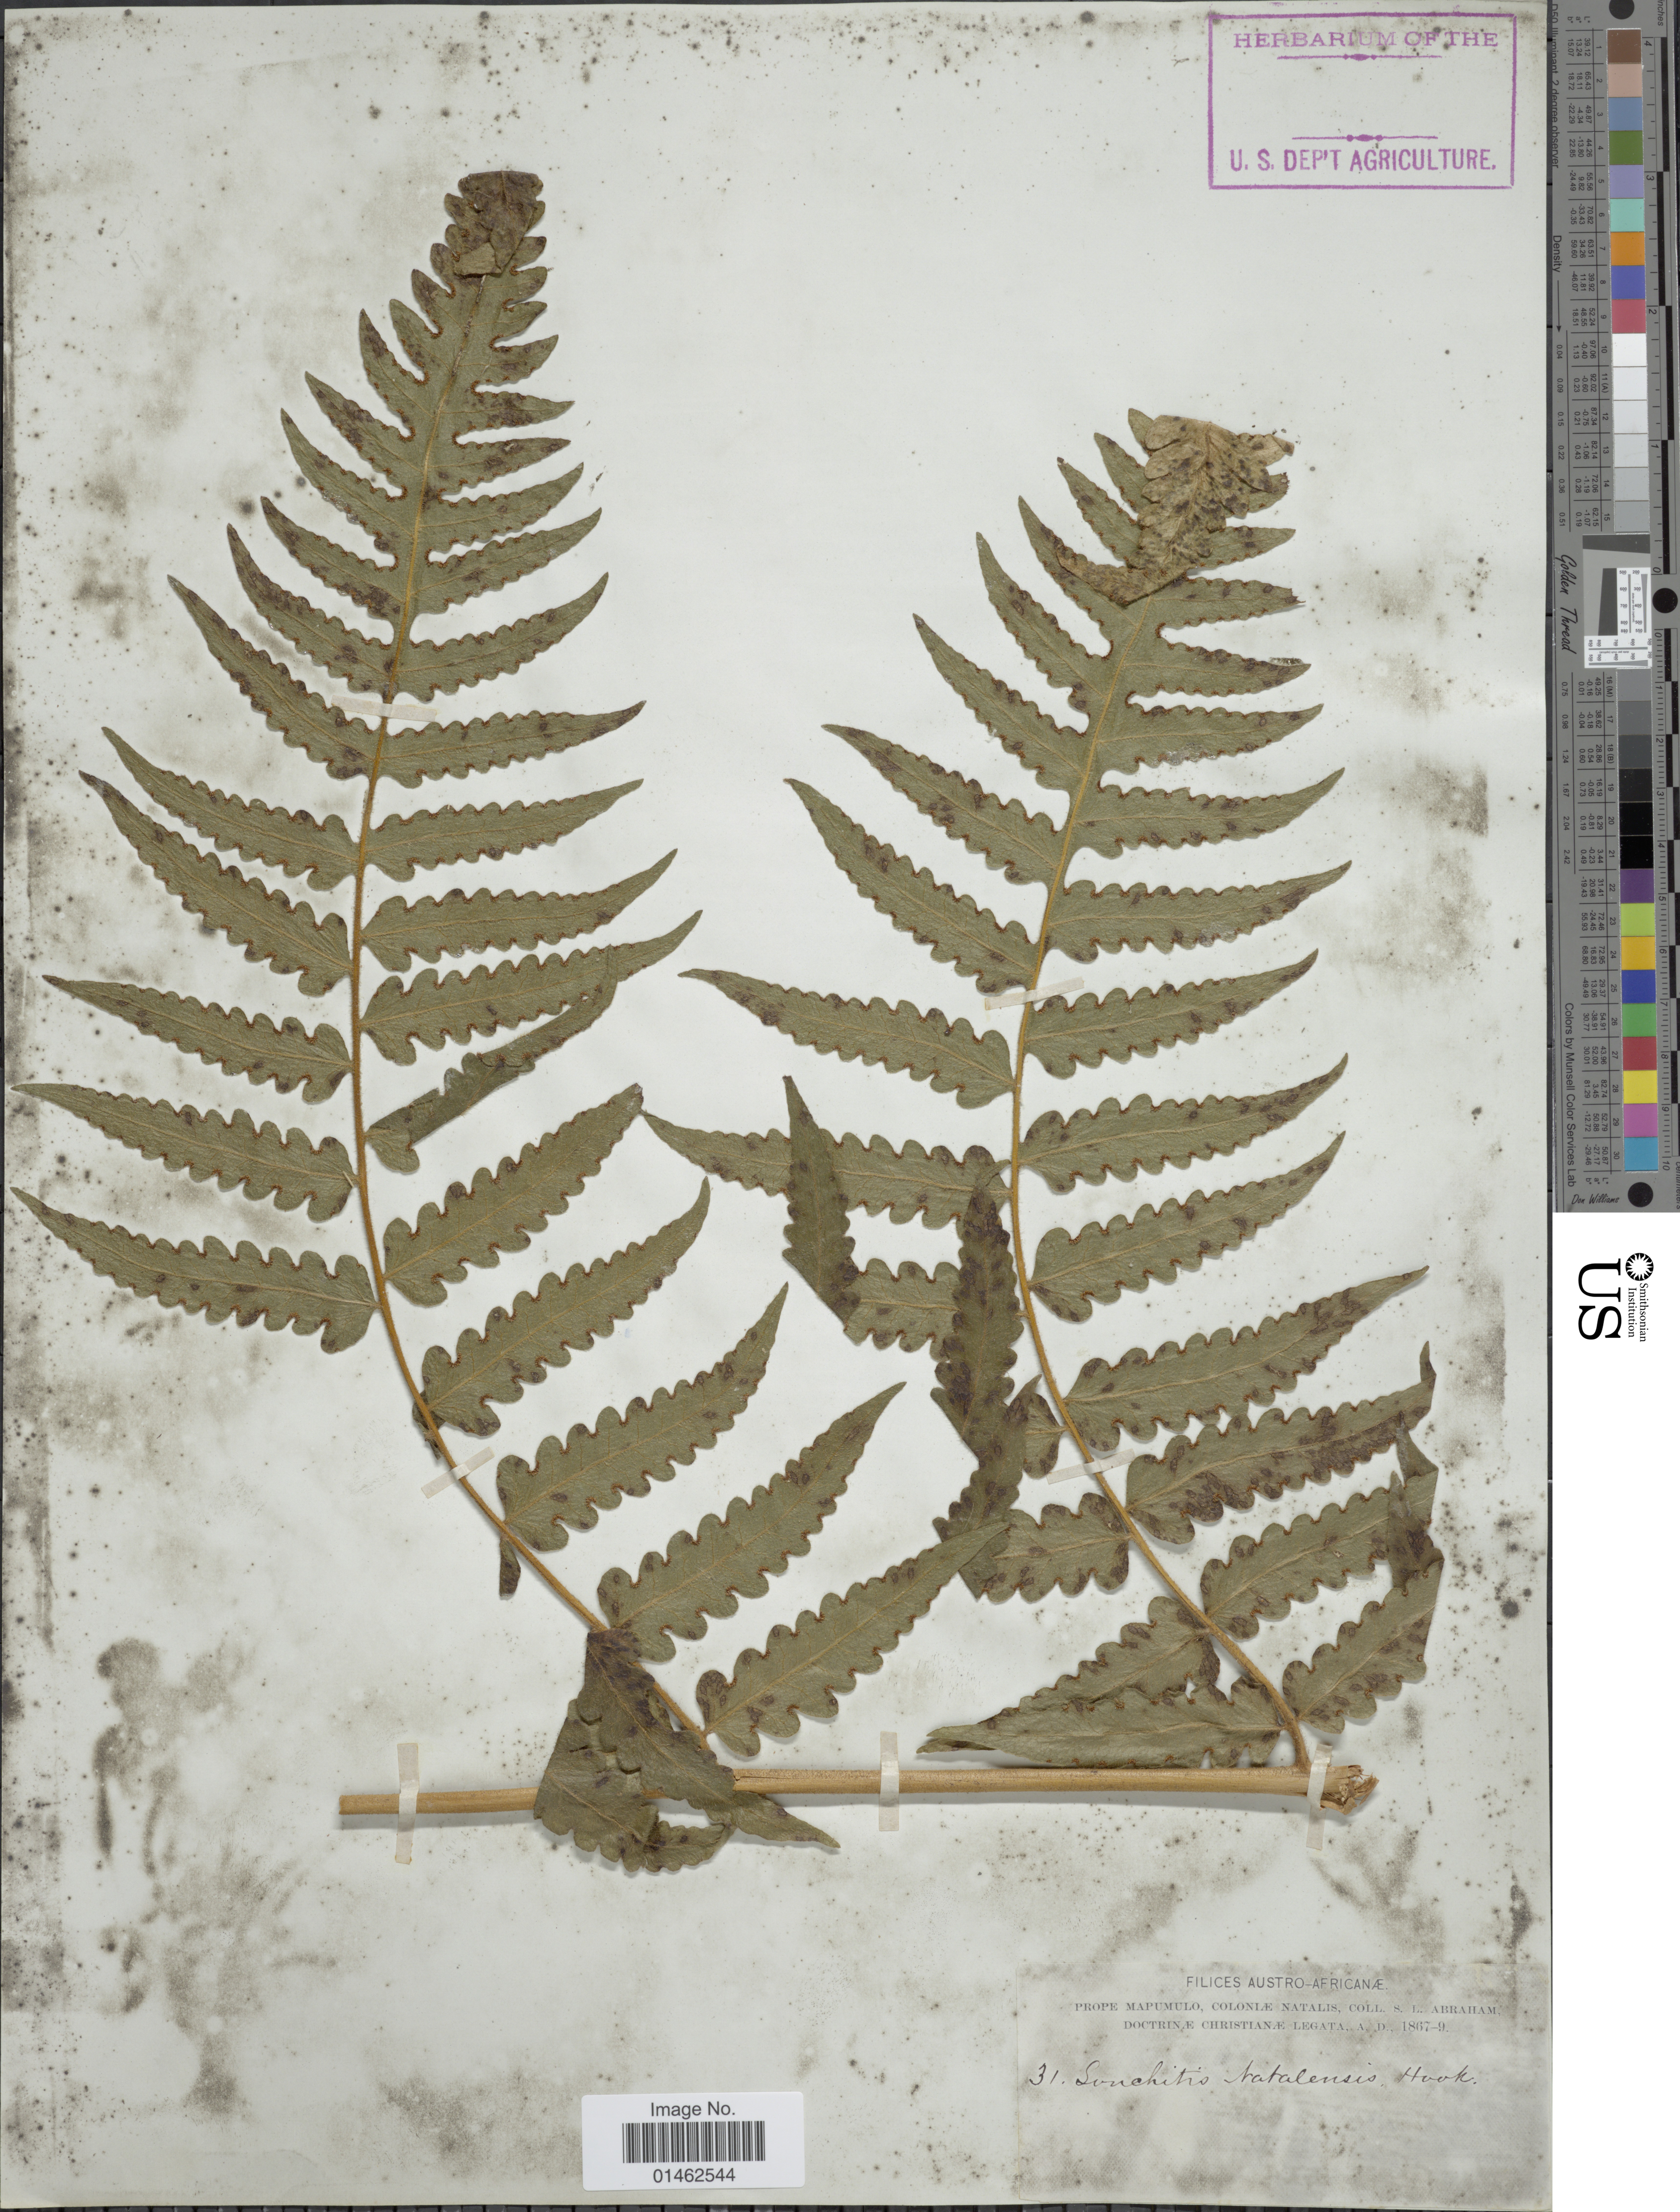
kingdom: Plantae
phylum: Tracheophyta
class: Polypodiopsida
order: Polypodiales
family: Dennstaedtiaceae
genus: Blotiella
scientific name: Blotiella natalensis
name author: (Hook.) R.M. Tryon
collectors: S. Abraham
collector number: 31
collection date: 1867/1869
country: South Africa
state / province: KwaZulu-Natal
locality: Austro-Africanæ, prope Mapulo, Coloniæ natalis